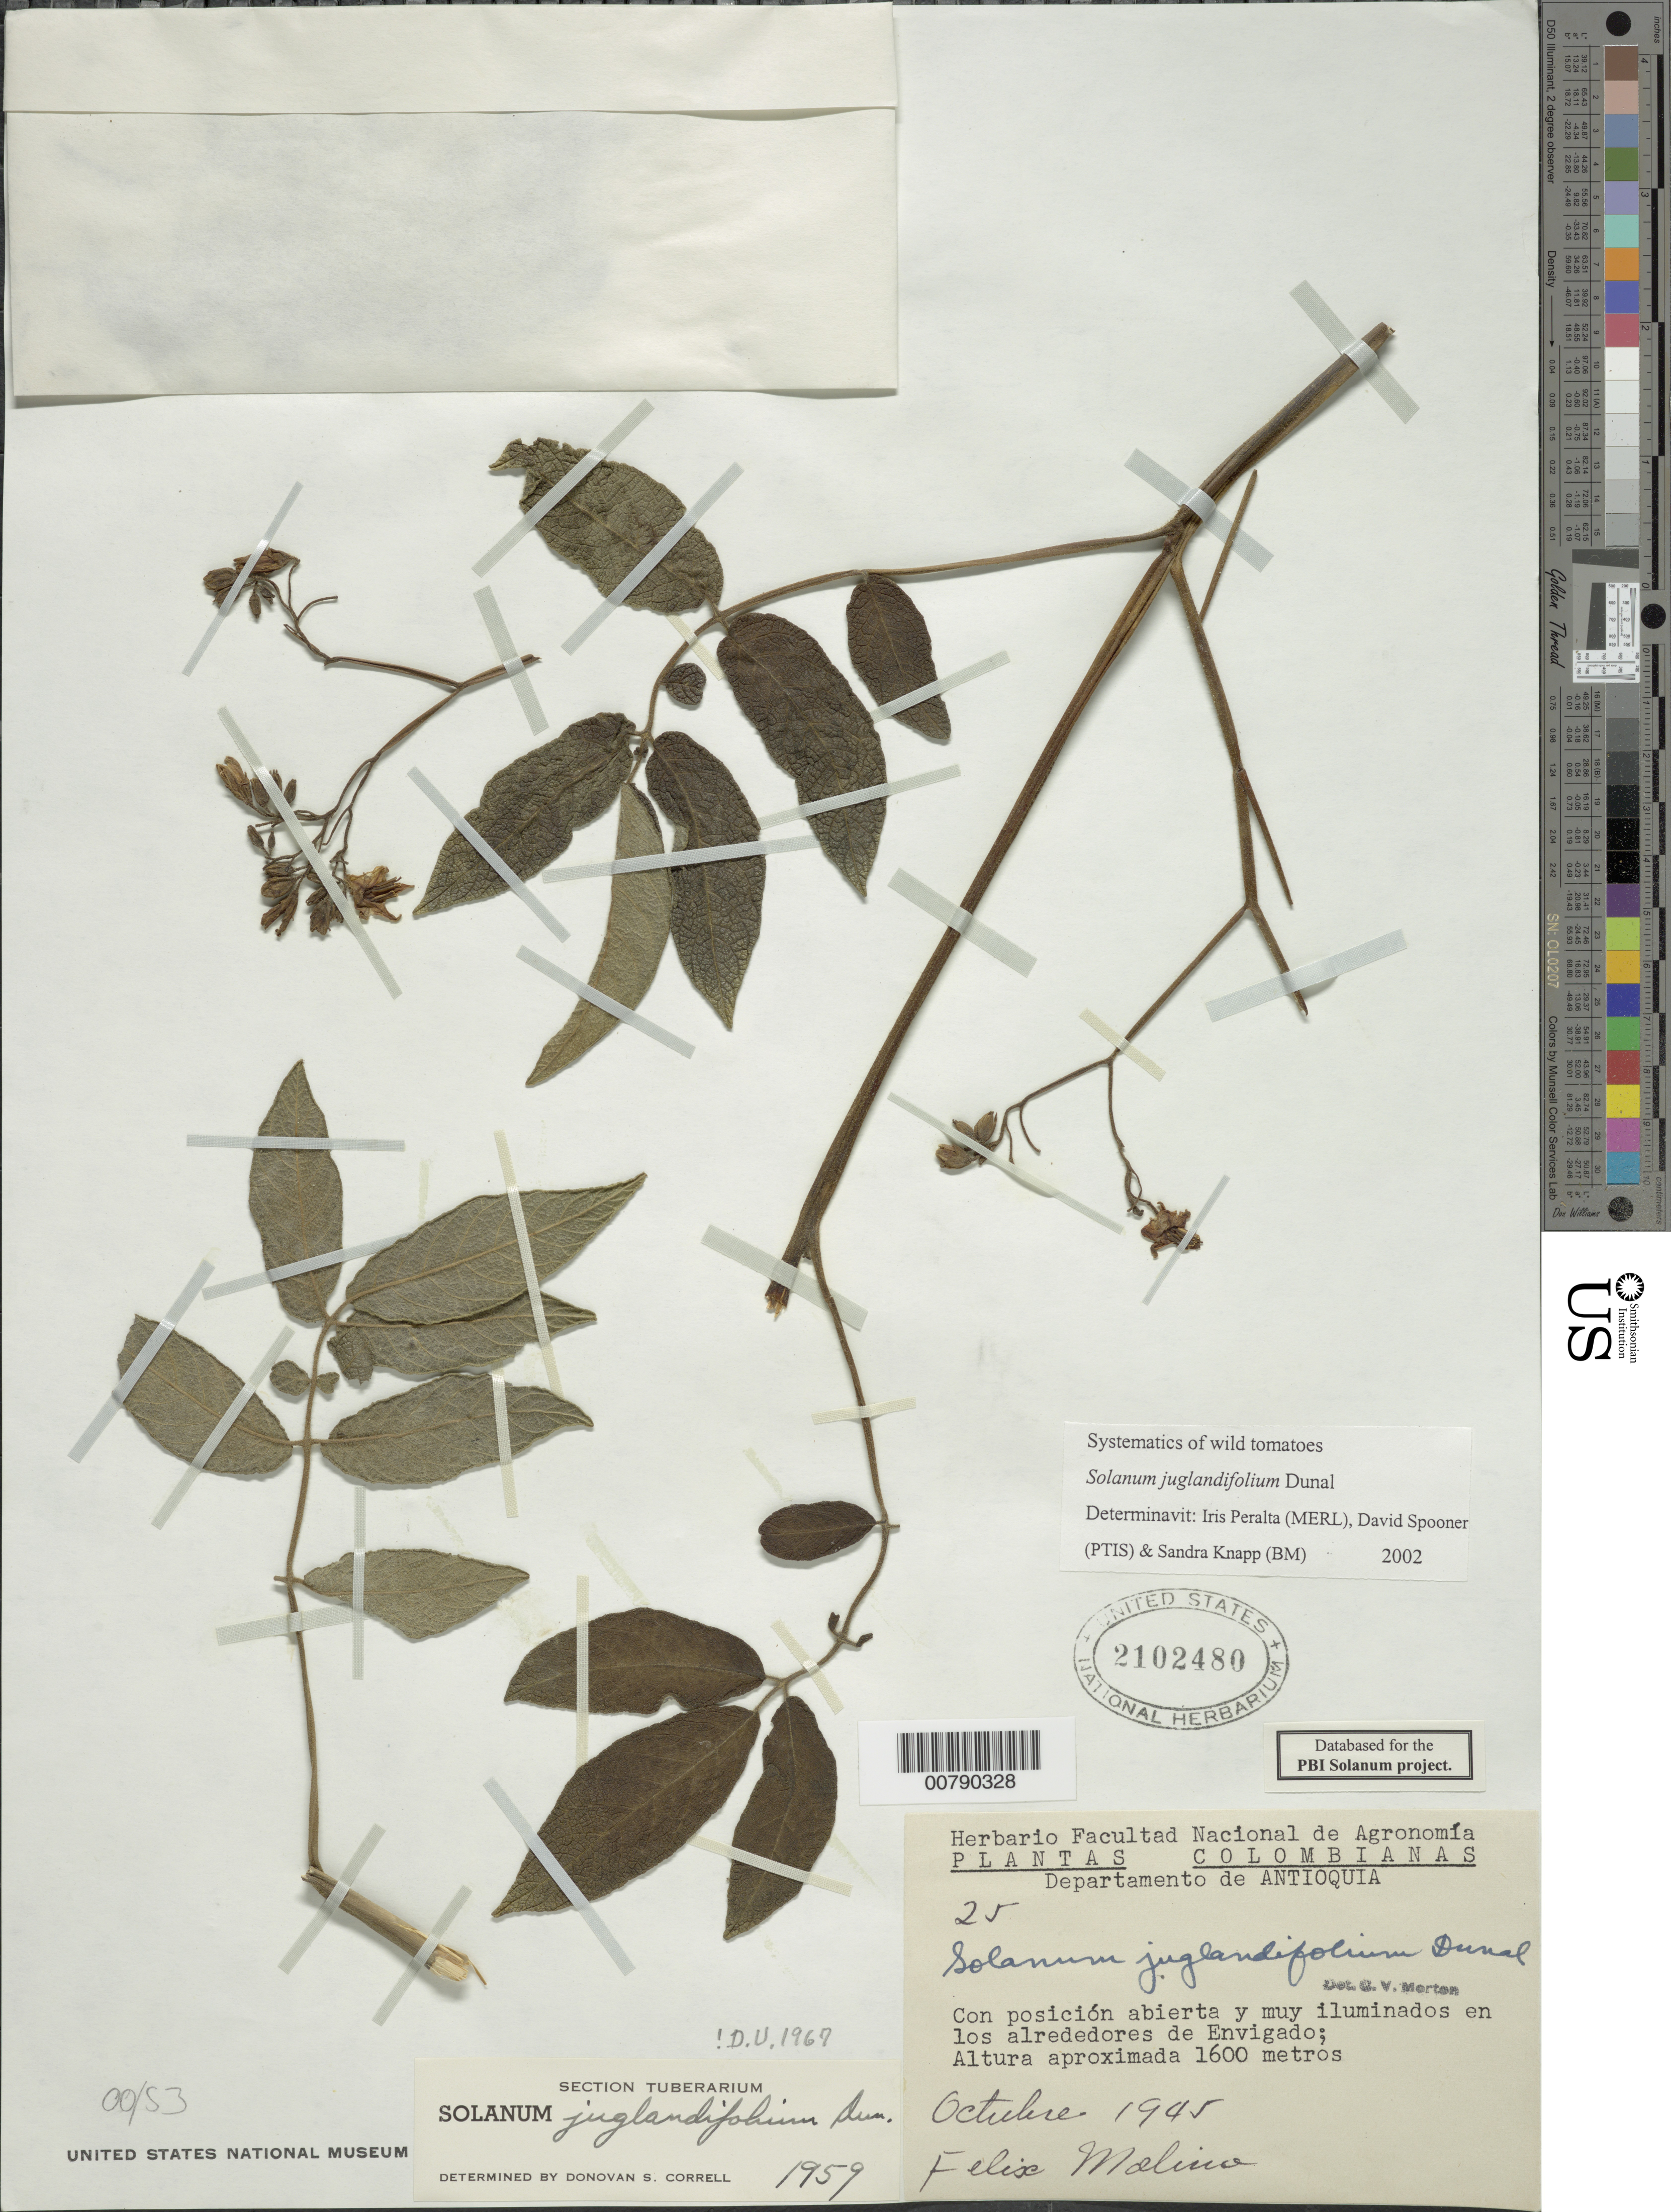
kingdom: Plantae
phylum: Tracheophyta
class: Magnoliopsida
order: Solanales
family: Solanaceae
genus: Solanum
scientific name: Solanum juglandifolium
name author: Dunal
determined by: Peralta, Iris E.; Knapp, S. D.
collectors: F. Molina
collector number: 25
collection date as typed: Oct 1945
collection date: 1945-10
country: Colombia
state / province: Antioquia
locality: alrededores de Envigado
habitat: posicion abierto y iluminado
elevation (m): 1600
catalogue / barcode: US 210248